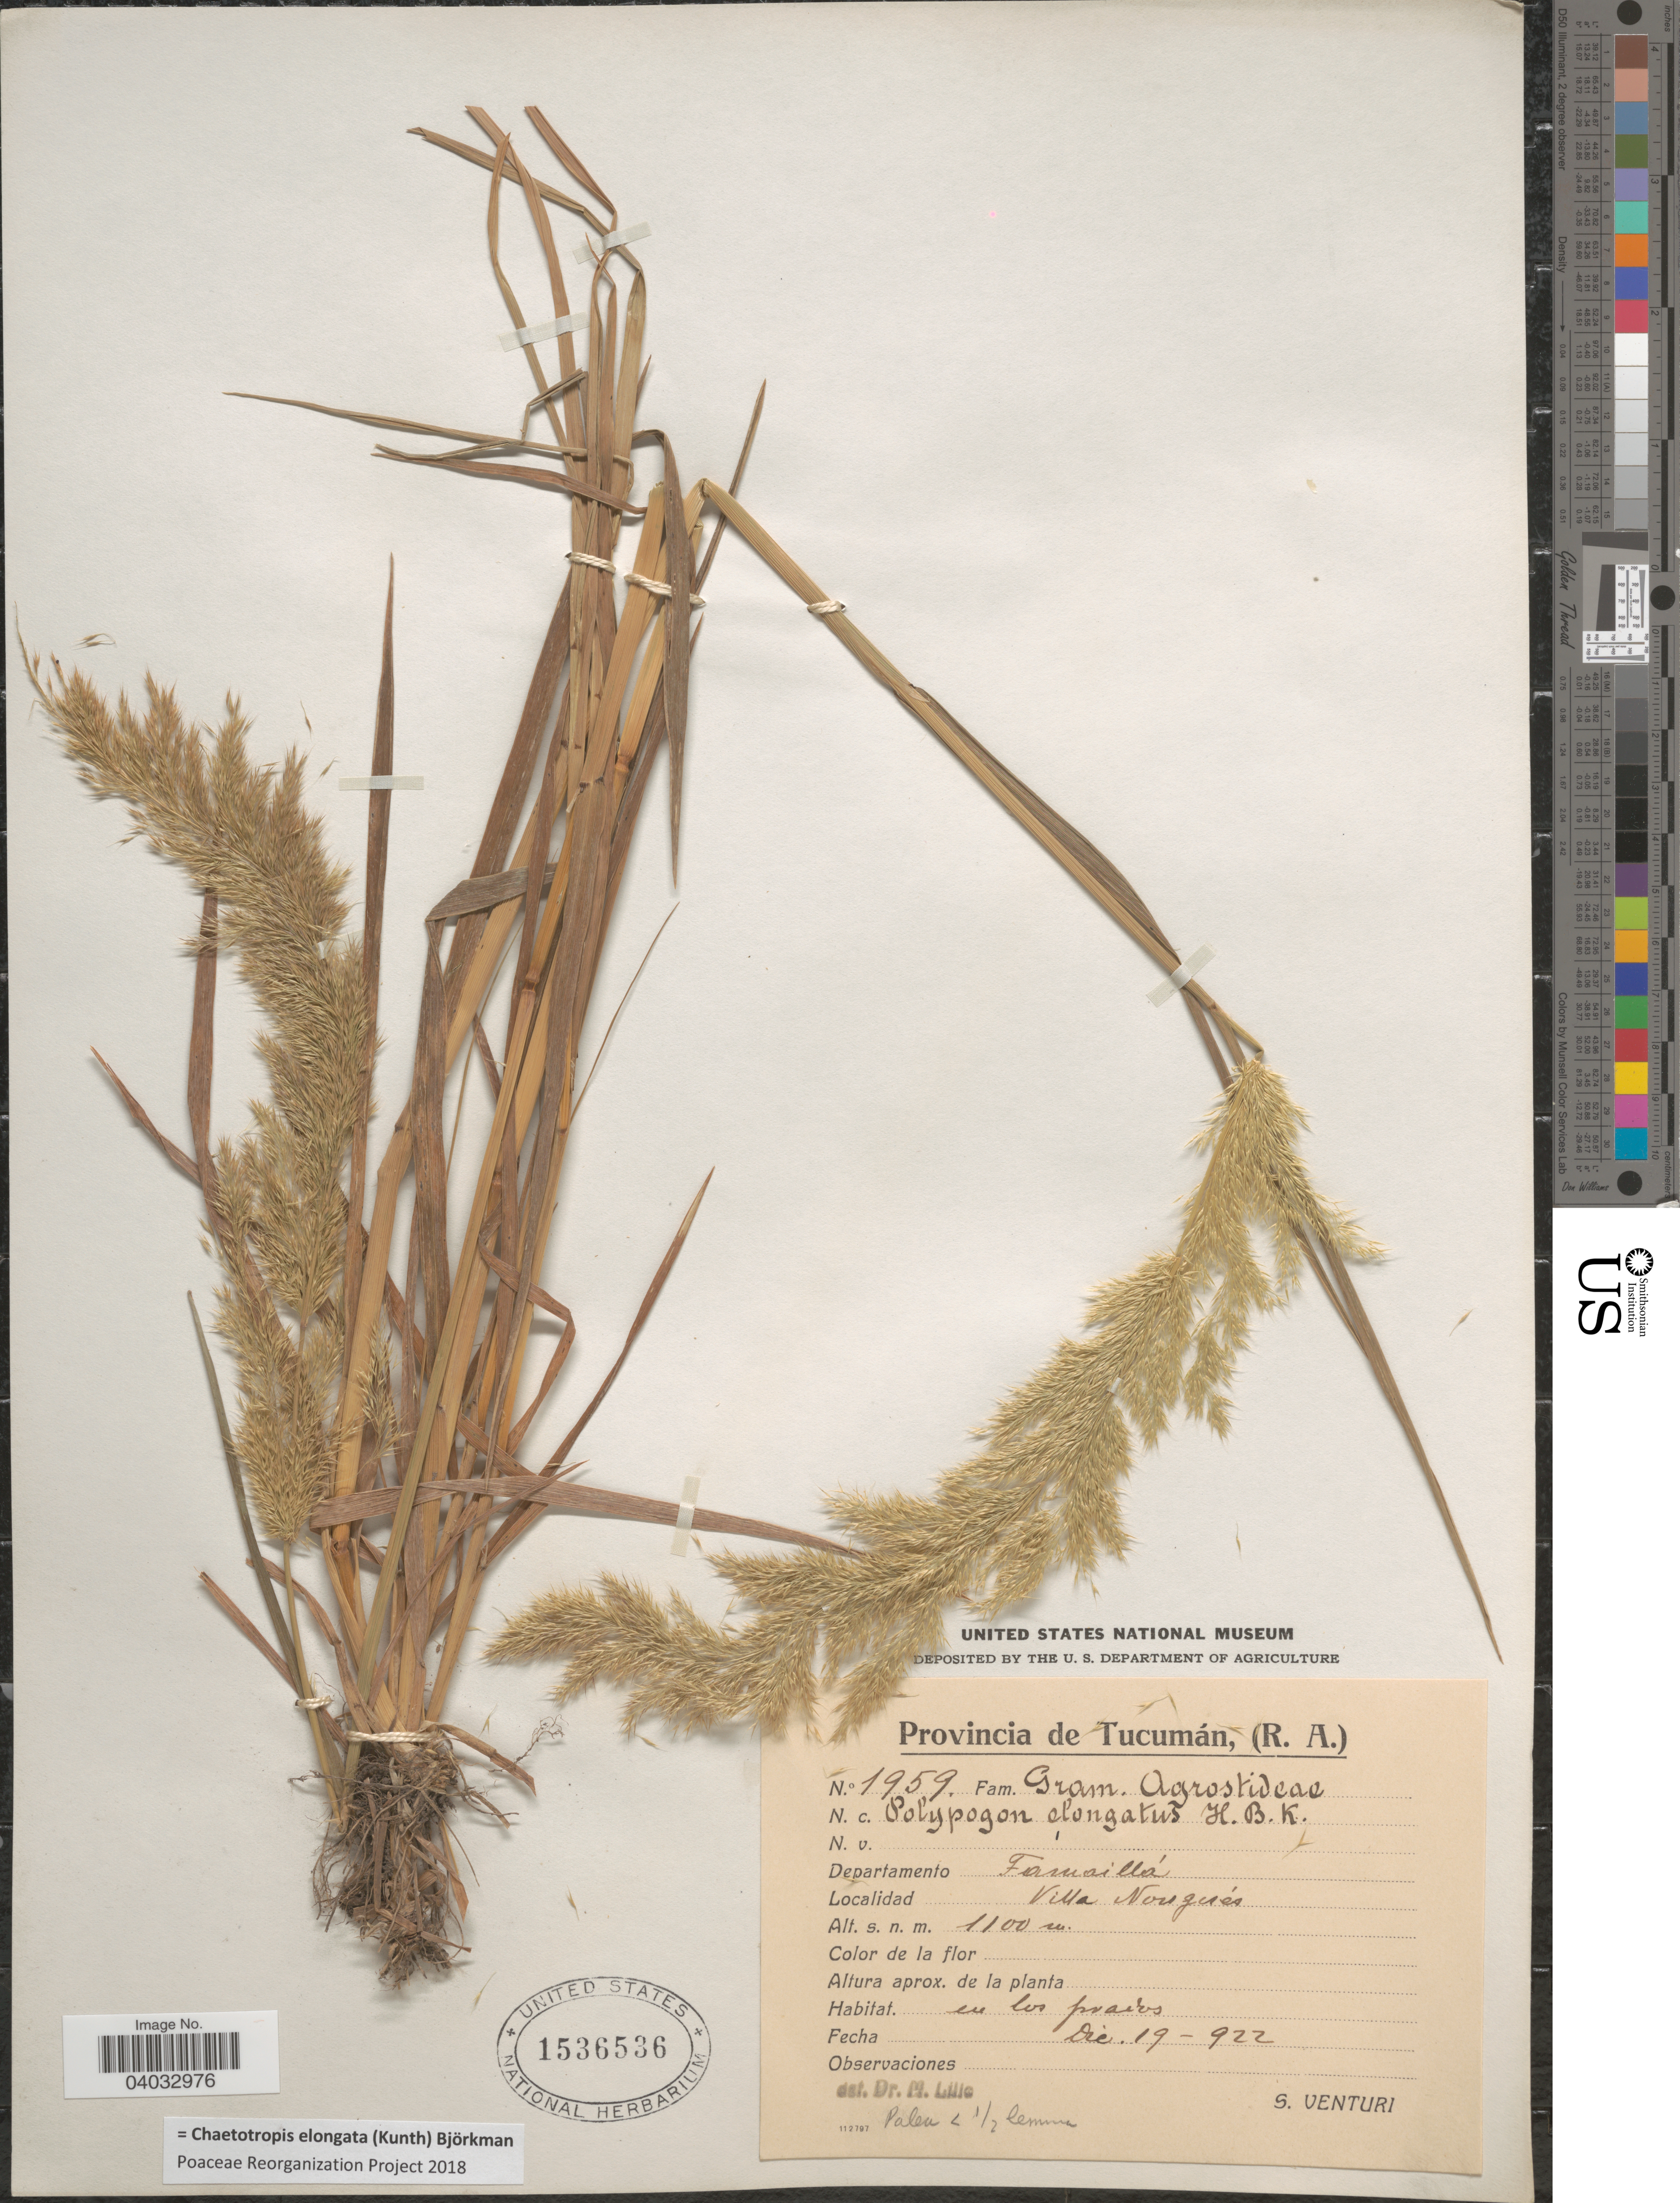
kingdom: Plantae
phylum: Tracheophyta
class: Liliopsida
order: Poales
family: Poaceae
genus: Chaetotropis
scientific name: Chaetotropis elongata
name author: (Kunth) Björkman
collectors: S. Venturi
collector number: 1959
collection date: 1922-12-19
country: Argentina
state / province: Tucuman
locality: Departamento Famaillá. Villa Nougués.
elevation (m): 1100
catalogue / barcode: US 1536536